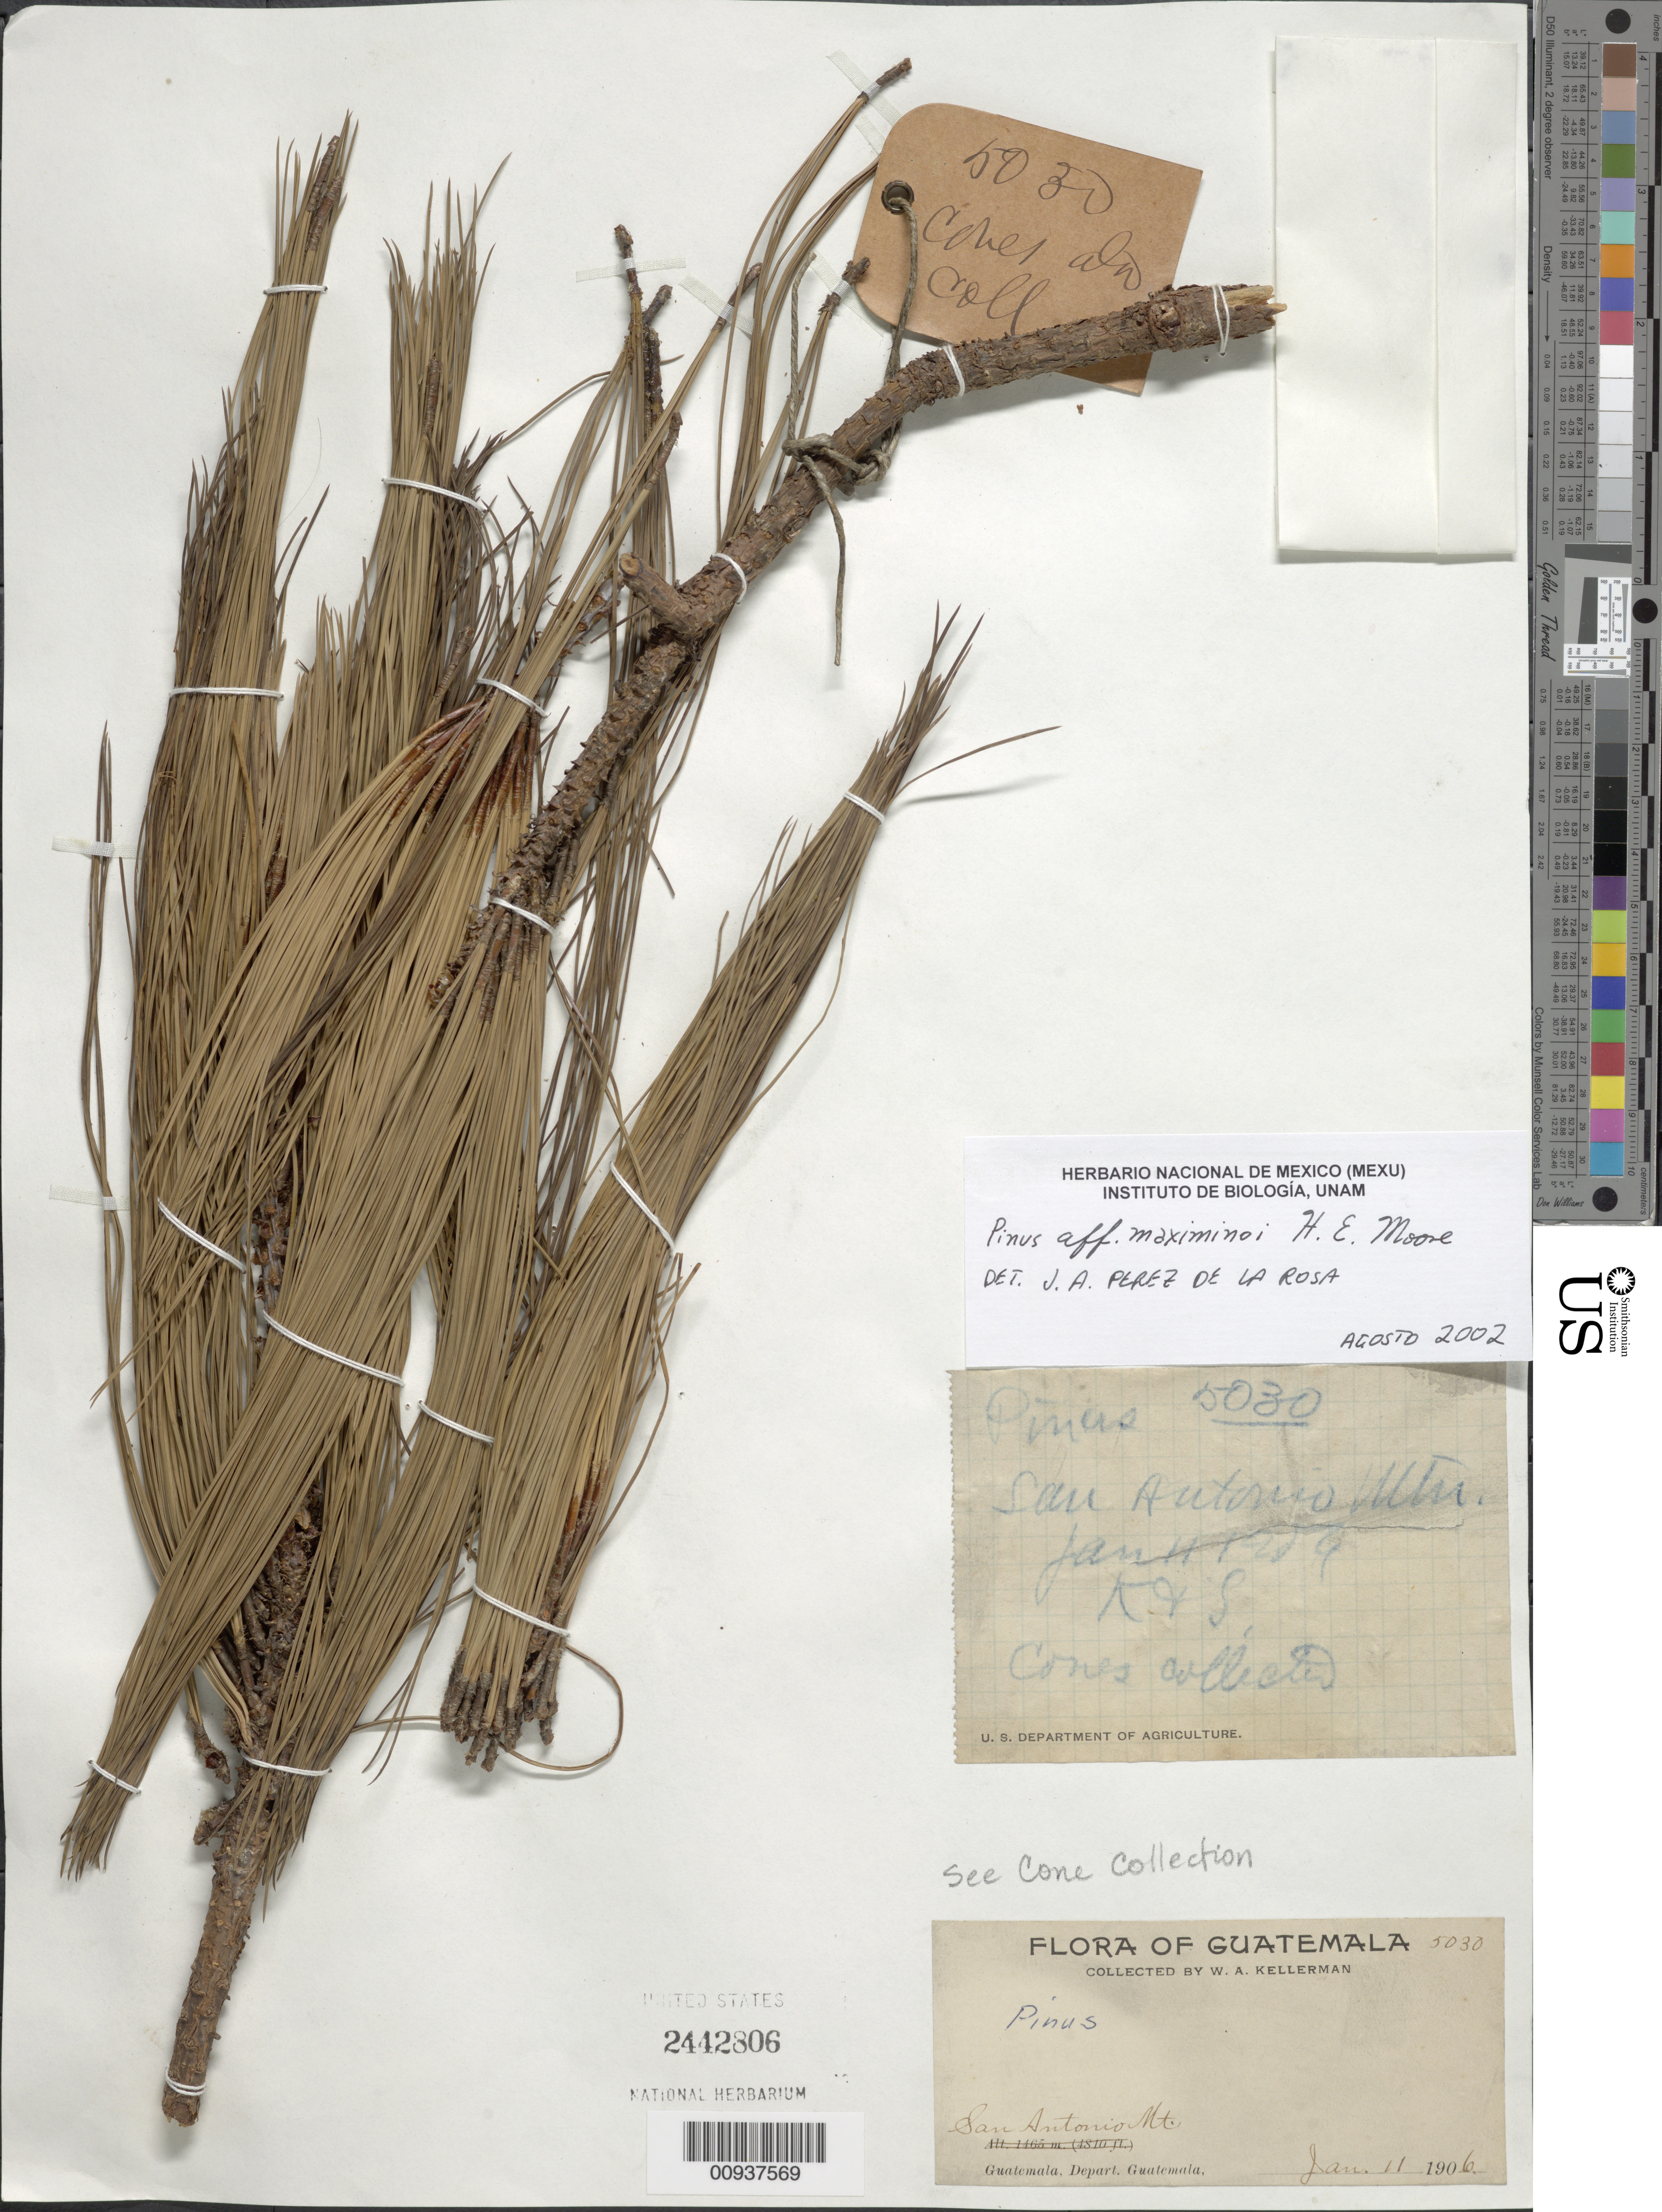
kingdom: Plantae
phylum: Tracheophyta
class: Pinopsida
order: Pinales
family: Pinaceae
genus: Pinus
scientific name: Pinus maximinoi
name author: H.E. Moore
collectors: W. A. Kellerman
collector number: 5030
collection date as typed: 11 Jan 1906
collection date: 1906-01-11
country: Guatemala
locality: San Antonio Mt.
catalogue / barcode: US 2442806